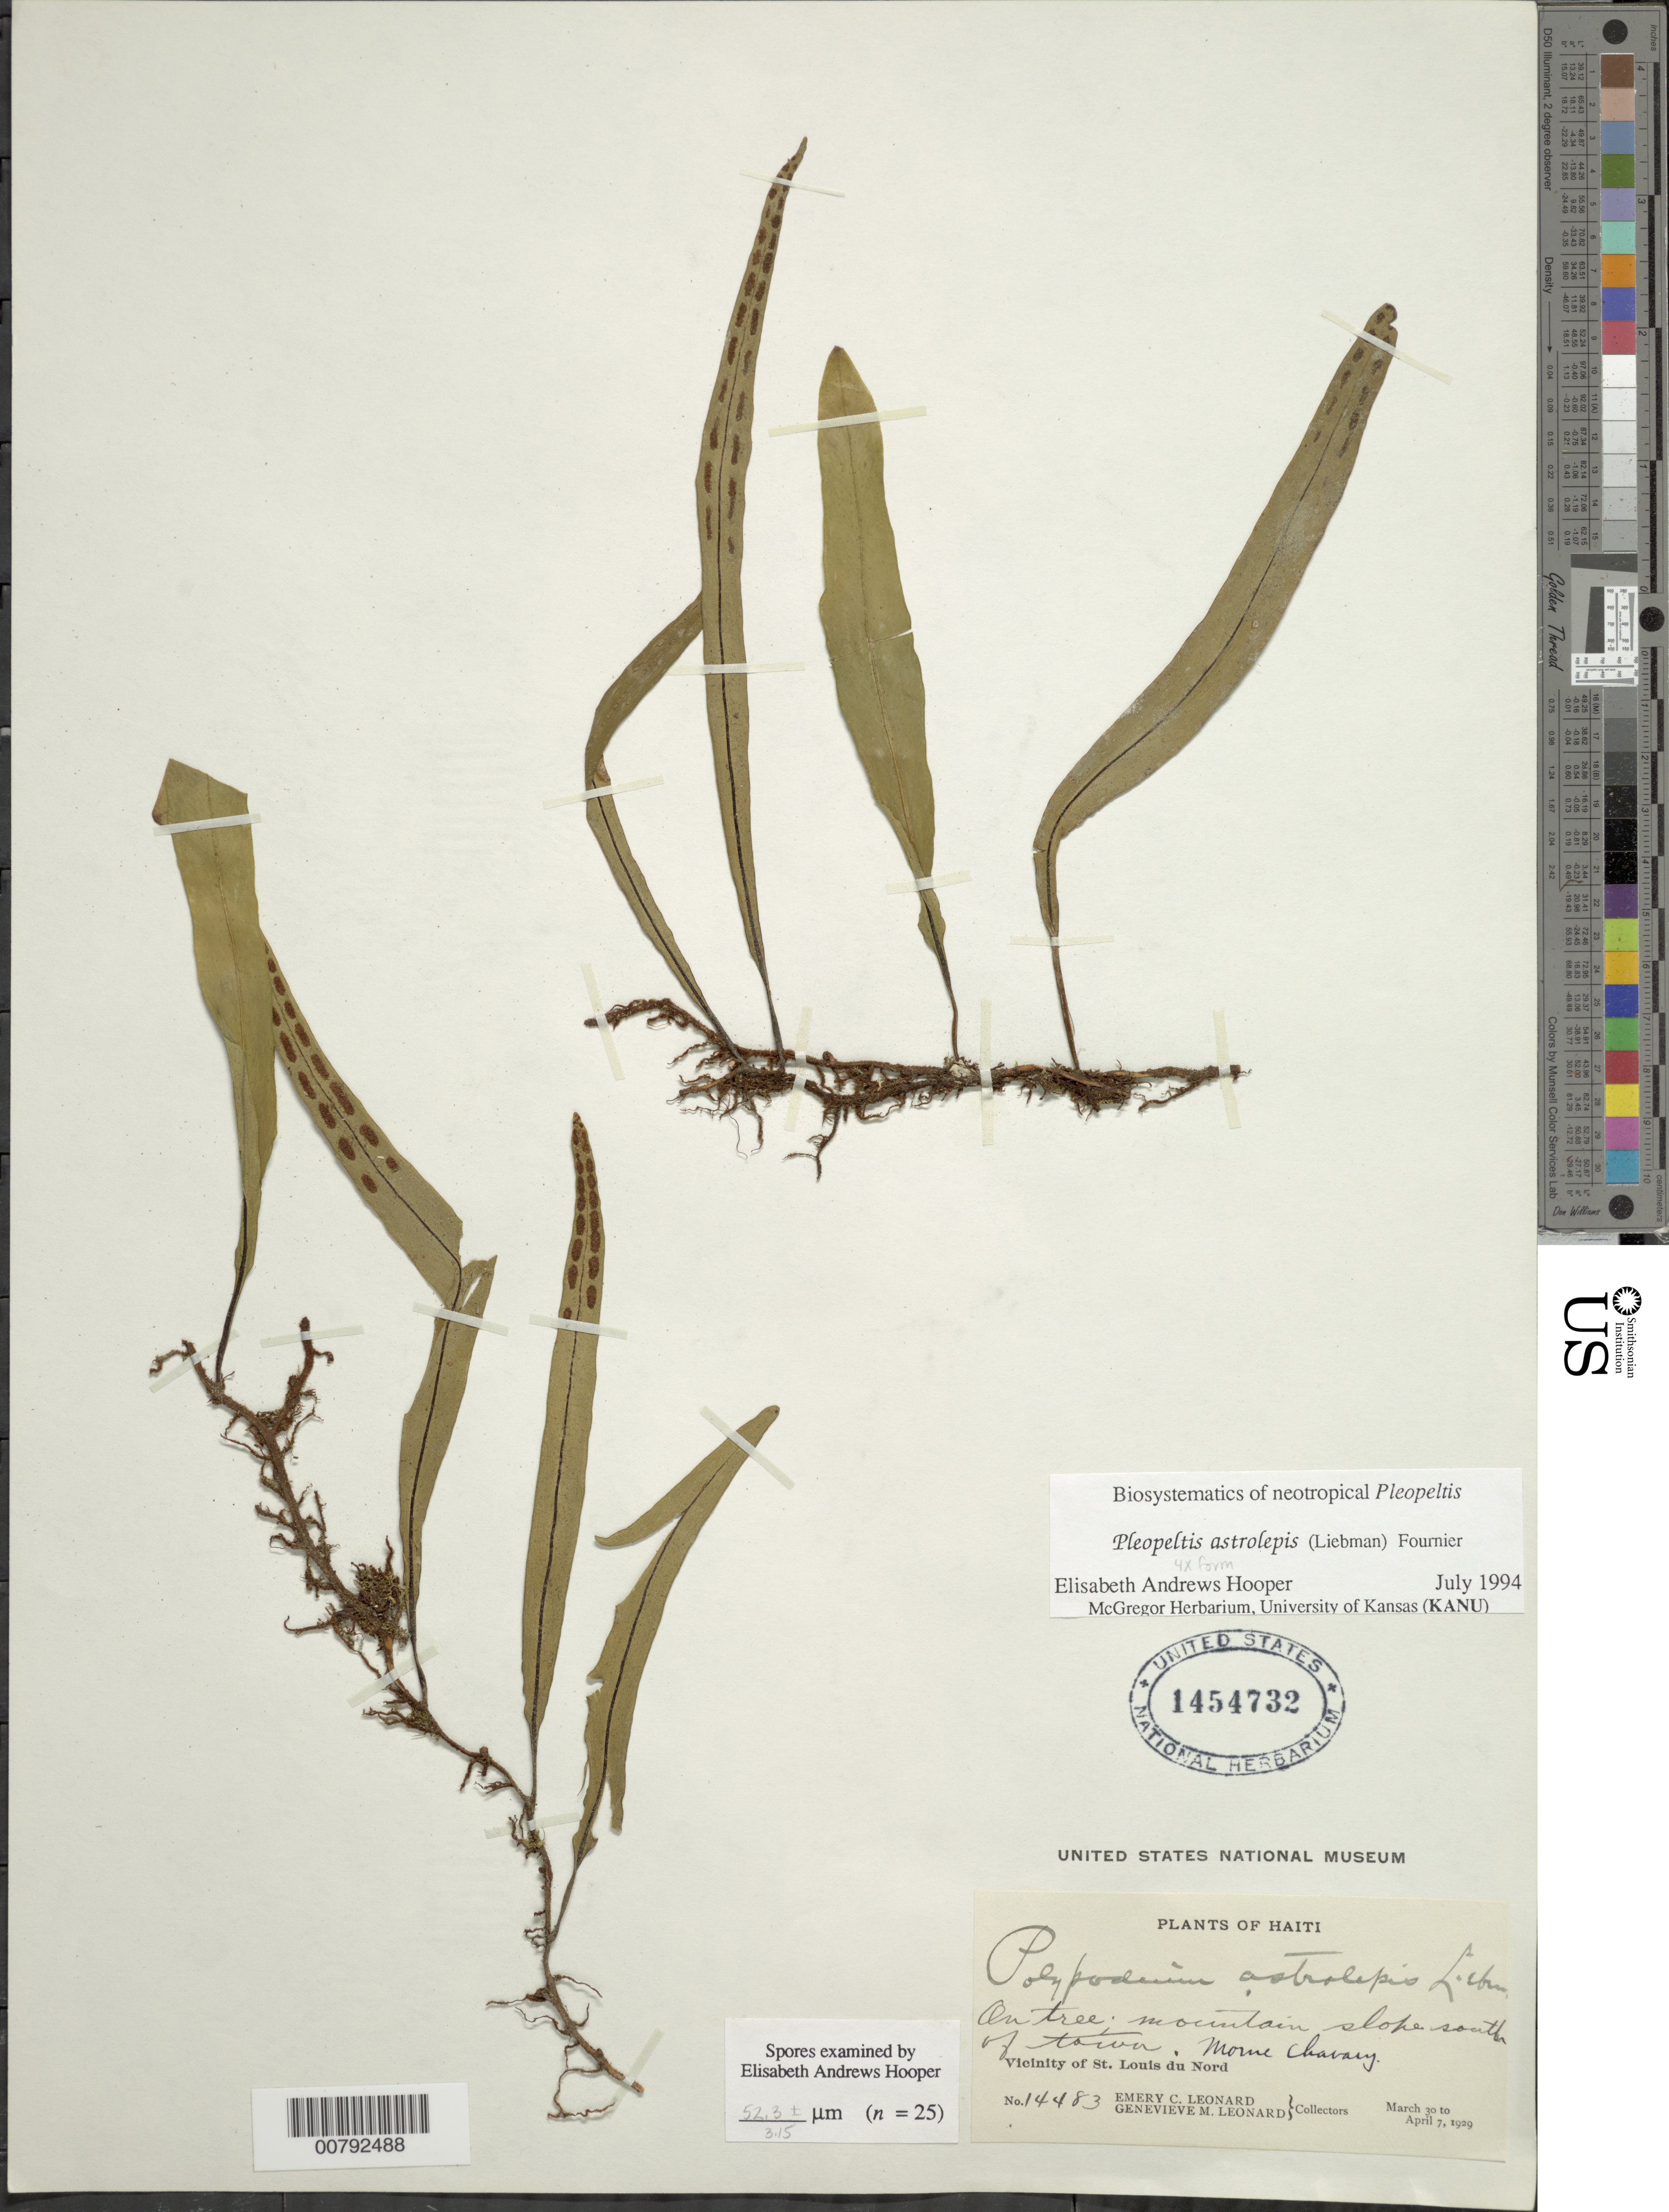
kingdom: Plantae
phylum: Tracheophyta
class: Polypodiopsida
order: Polypodiales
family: Polypodiaceae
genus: Pleopeltis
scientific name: Pleopeltis astrolepis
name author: (Liebm.) E. Fourn.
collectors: E. C. Leonard & G. M. Leonard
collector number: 14483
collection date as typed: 20 Mar 1929 07 Apr 1929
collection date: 1929-03-20/1929-04-07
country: Haiti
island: Hispaniola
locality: St. Louis du Nord, Morne Chavary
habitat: Mountain slope, on tree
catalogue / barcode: US 1454732